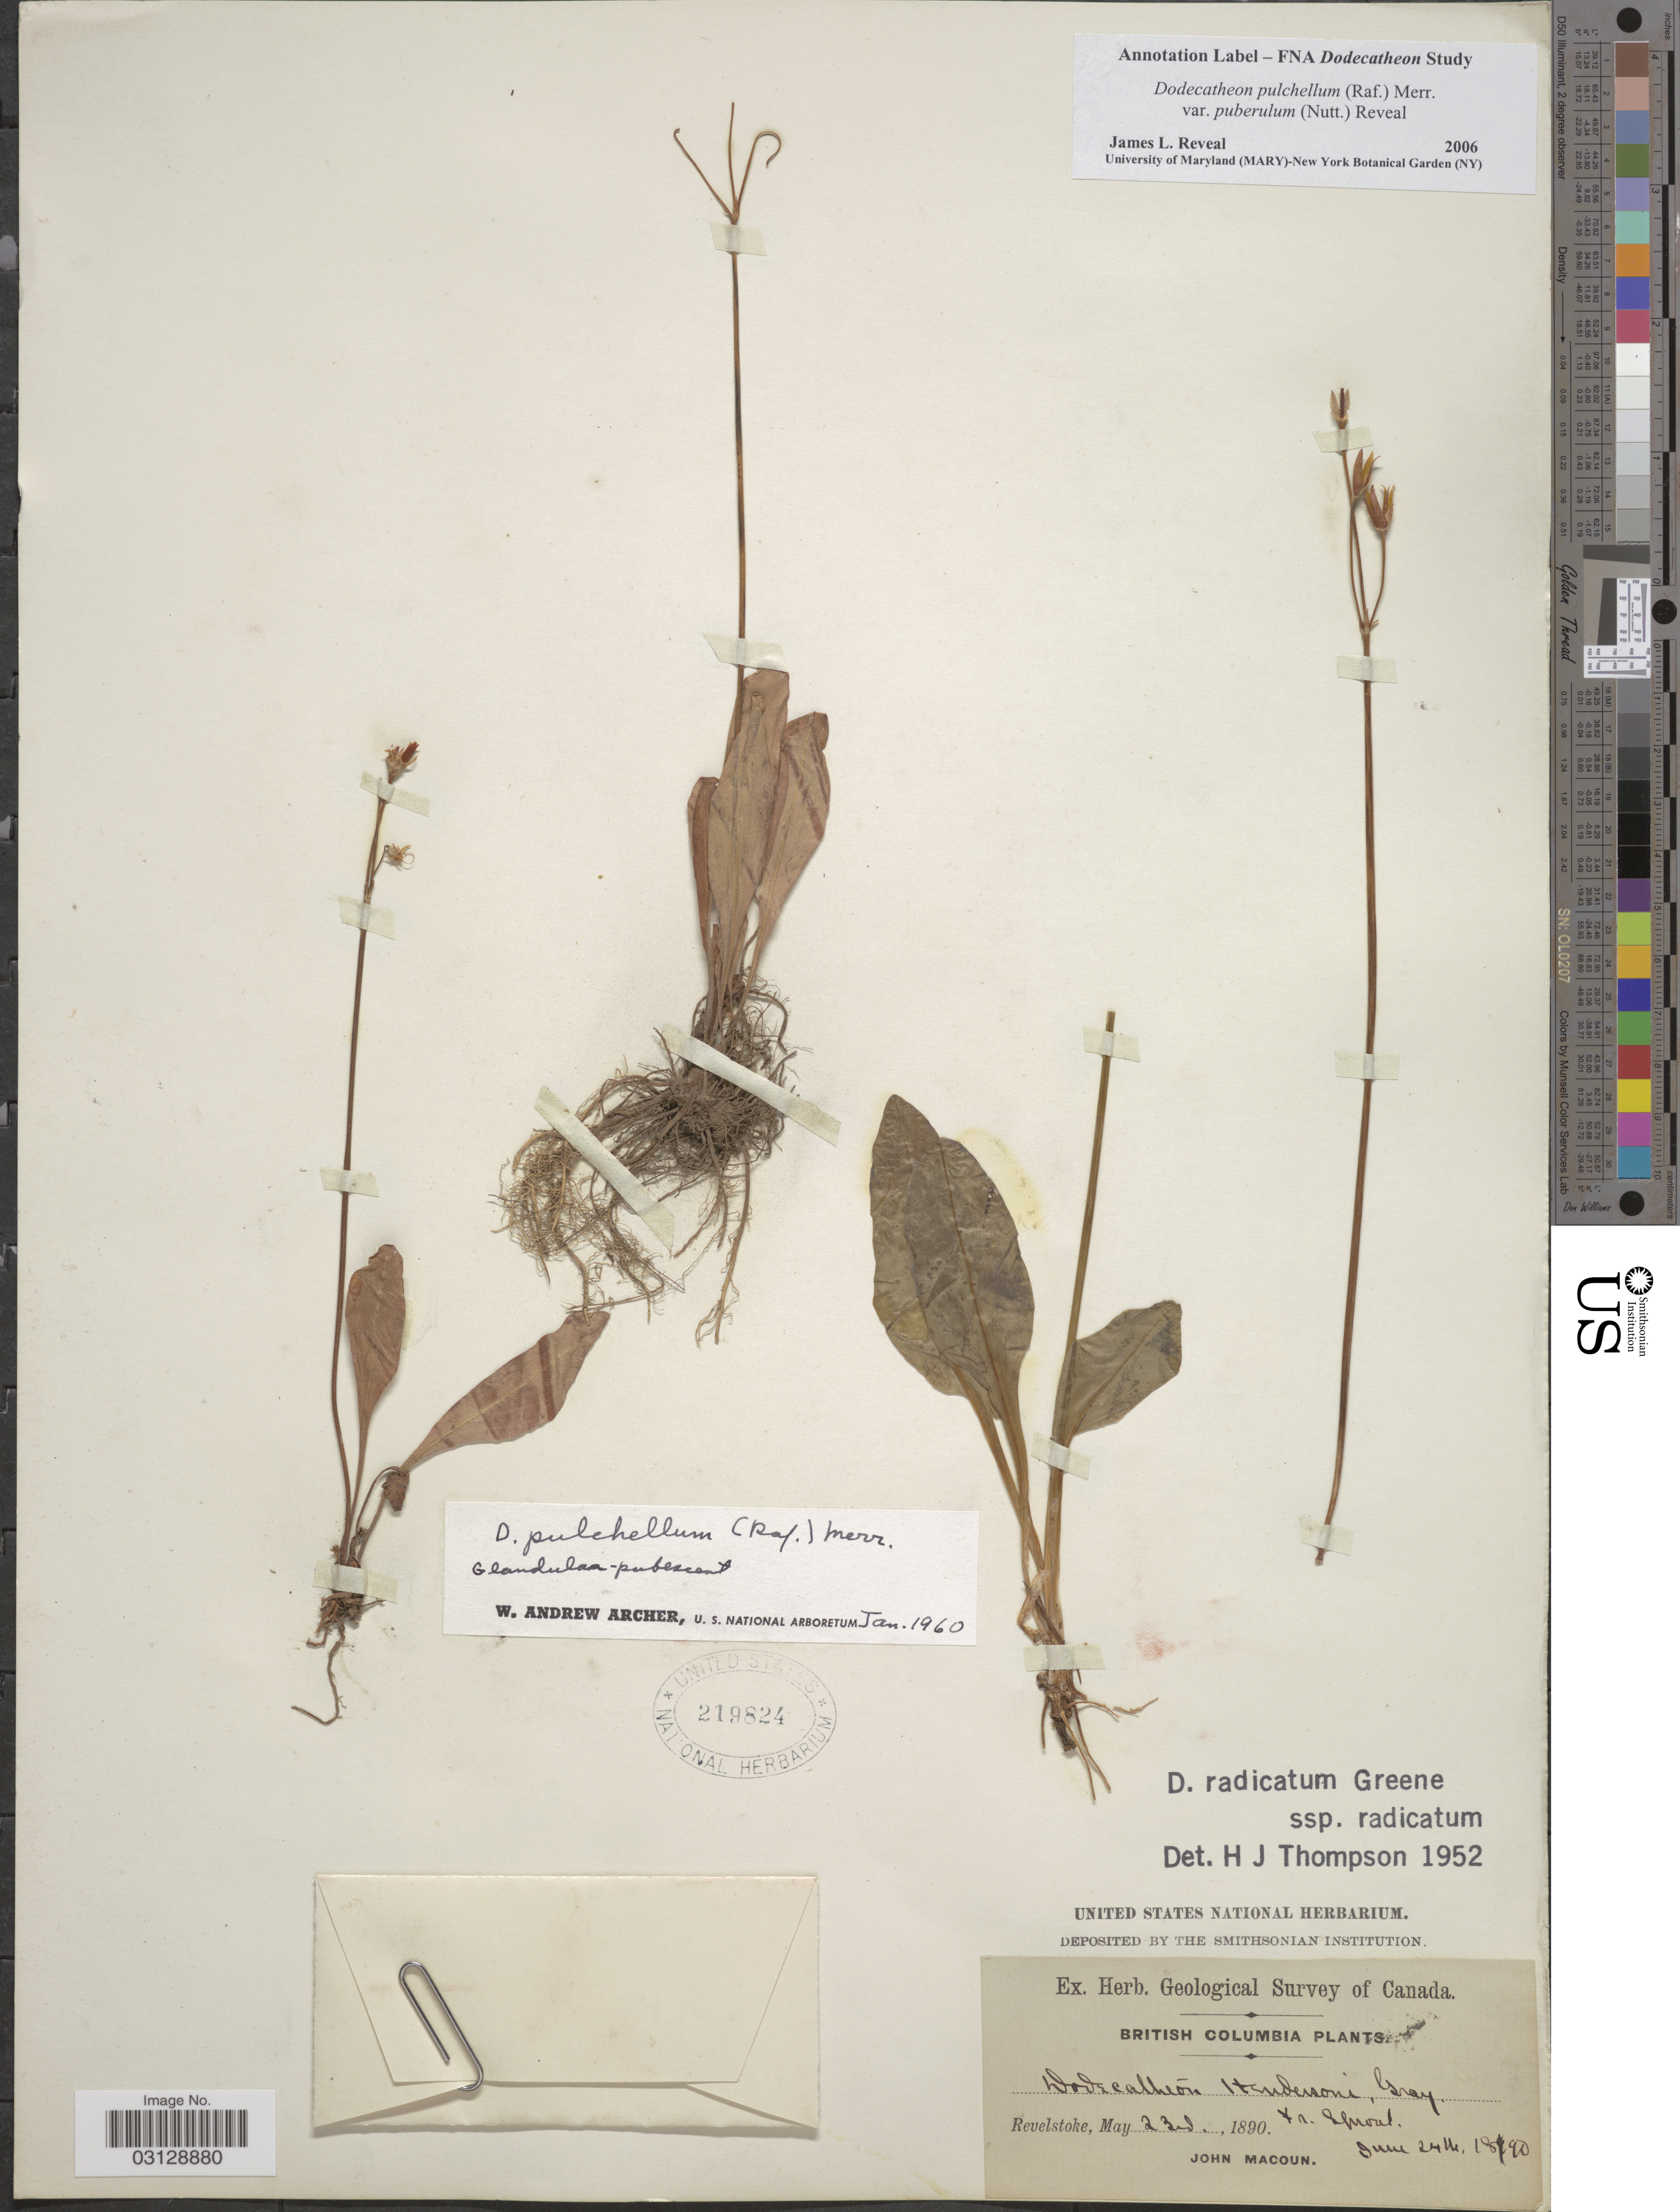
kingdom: Plantae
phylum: Tracheophyta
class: Magnoliopsida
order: Ericales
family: Primulaceae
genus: Dodecatheon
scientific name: Dodecatheon pulchellum var. cusickii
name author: (Greene) Reveal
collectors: J. Macoun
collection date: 1890-05-23/1890-06-24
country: Canada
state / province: British Columbia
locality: Revelstoke.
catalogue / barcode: US 219824